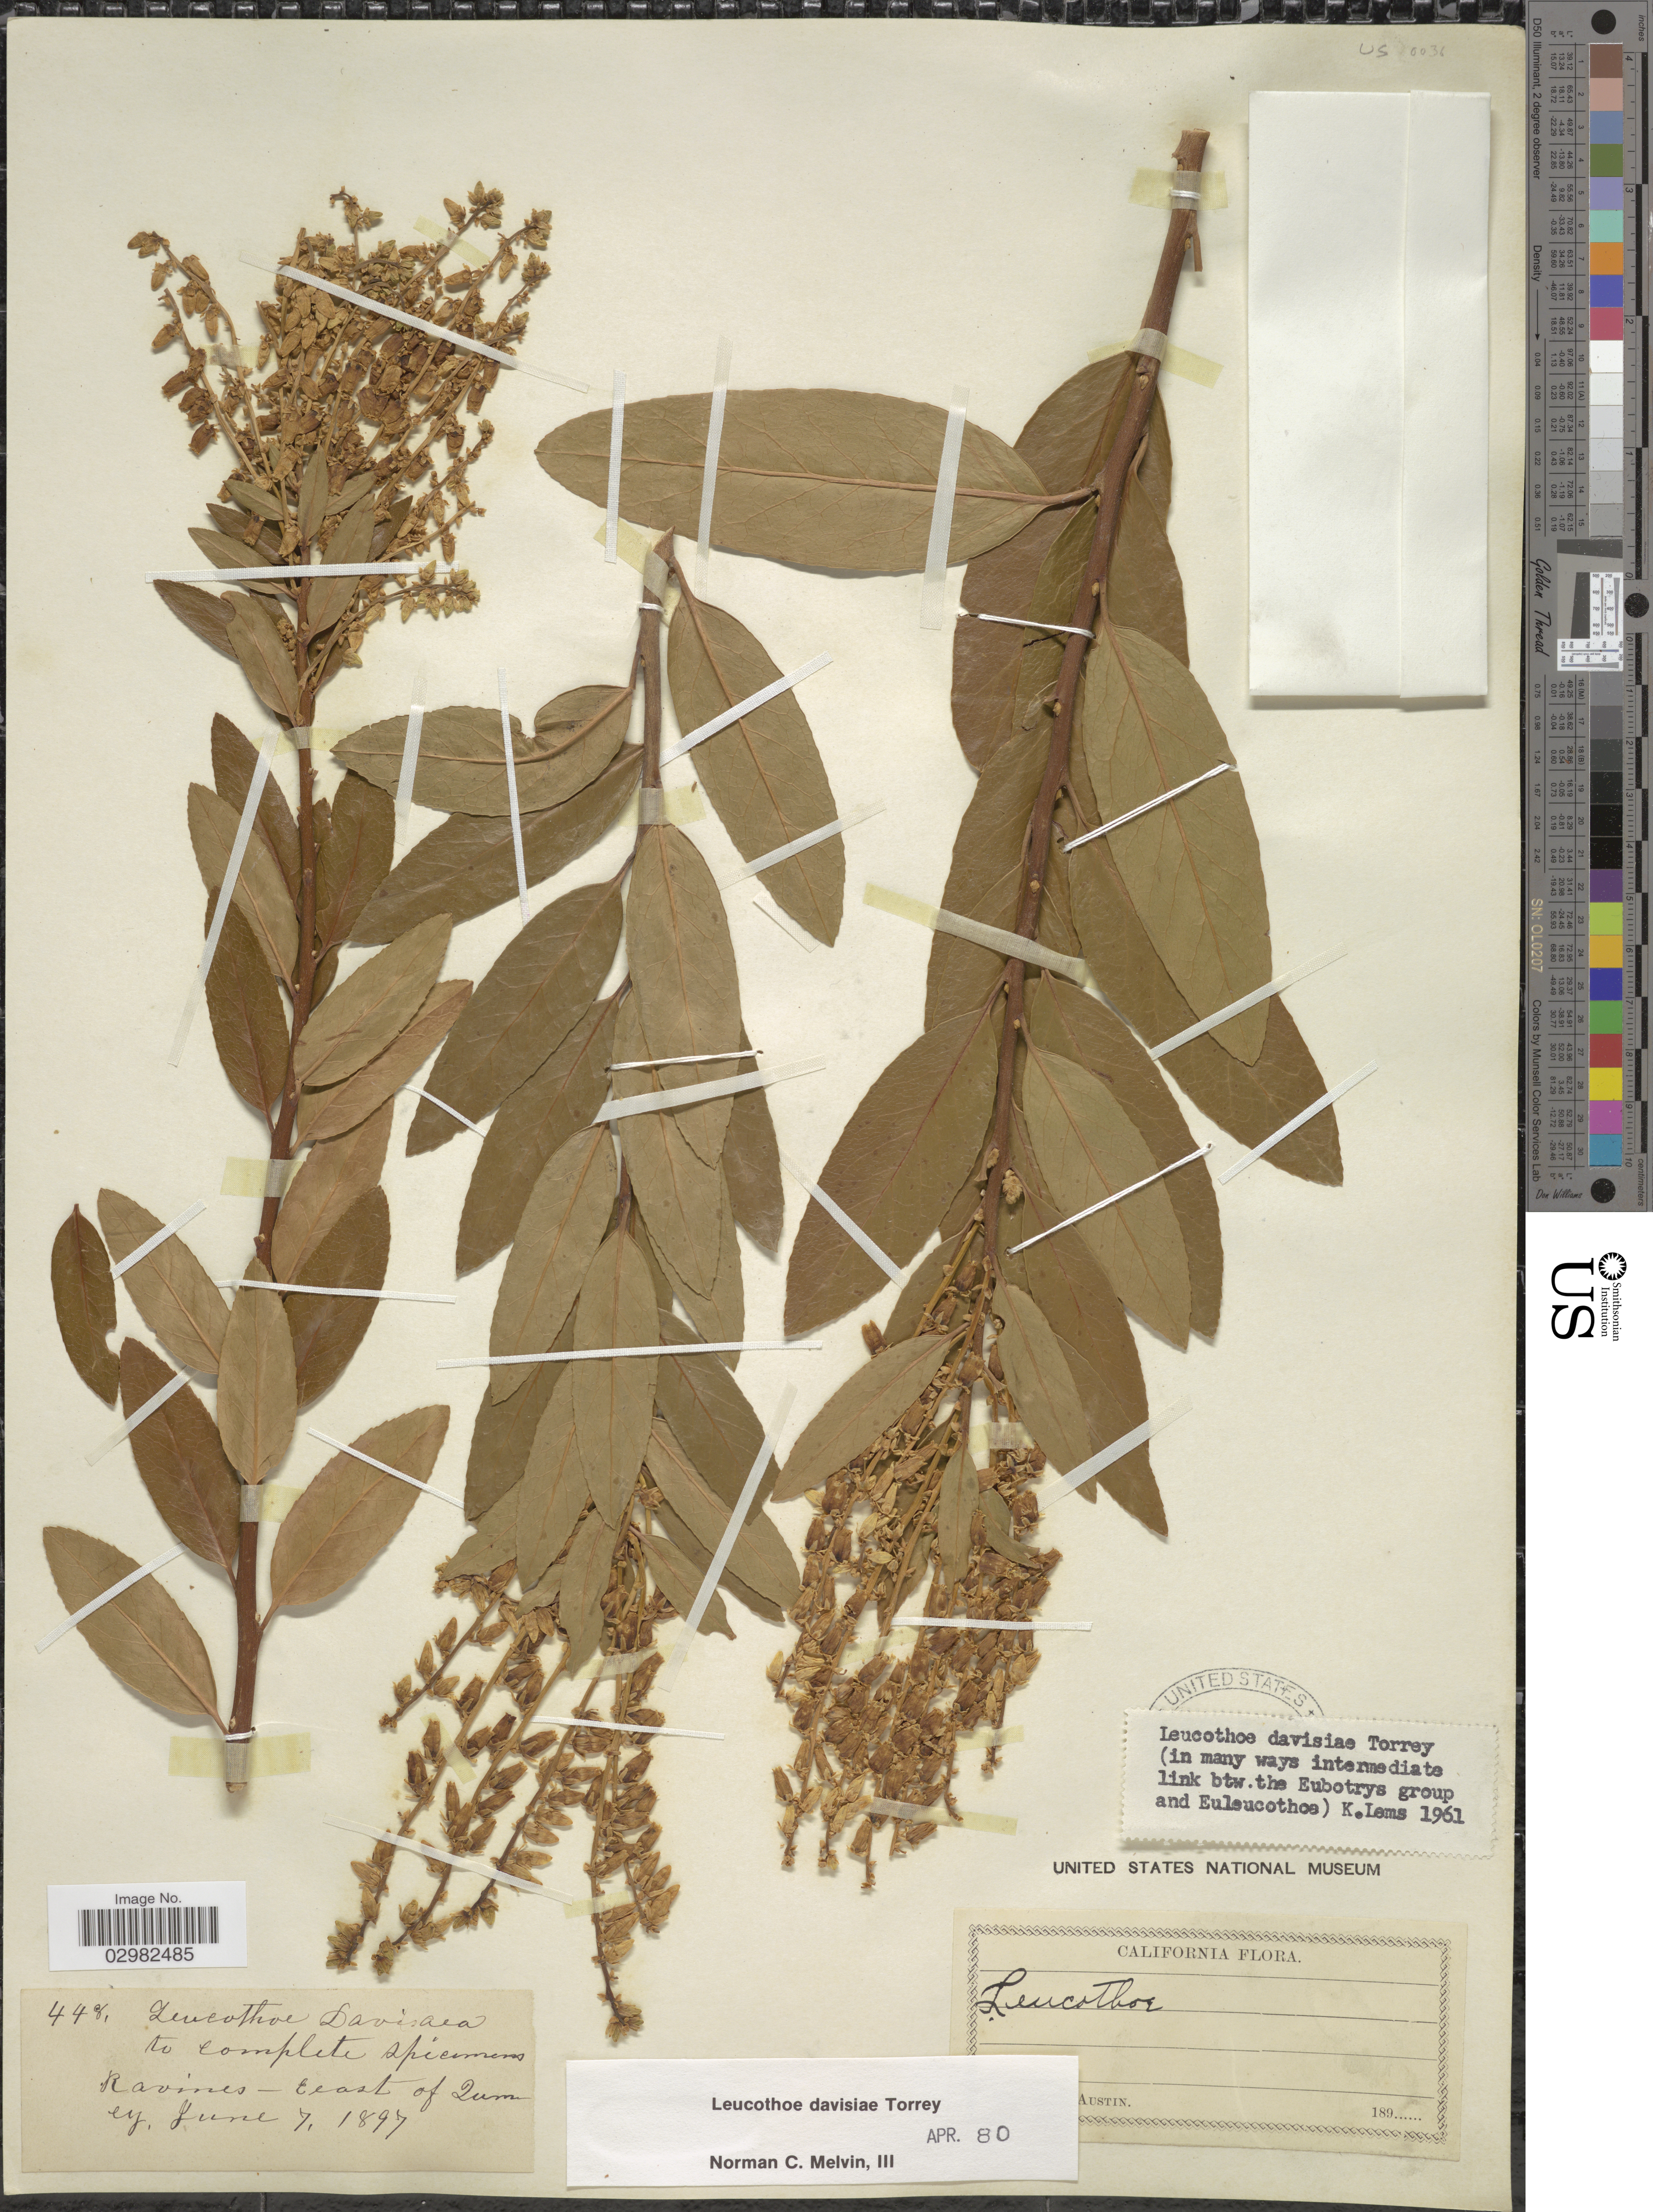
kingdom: Plantae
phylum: Tracheophyta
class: Magnoliopsida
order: Ericales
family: Ericaceae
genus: Leucothoe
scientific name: Leucothoë davisiae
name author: Torr.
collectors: R. Austin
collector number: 448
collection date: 1897-06-07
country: United States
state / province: California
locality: East of Dumey.